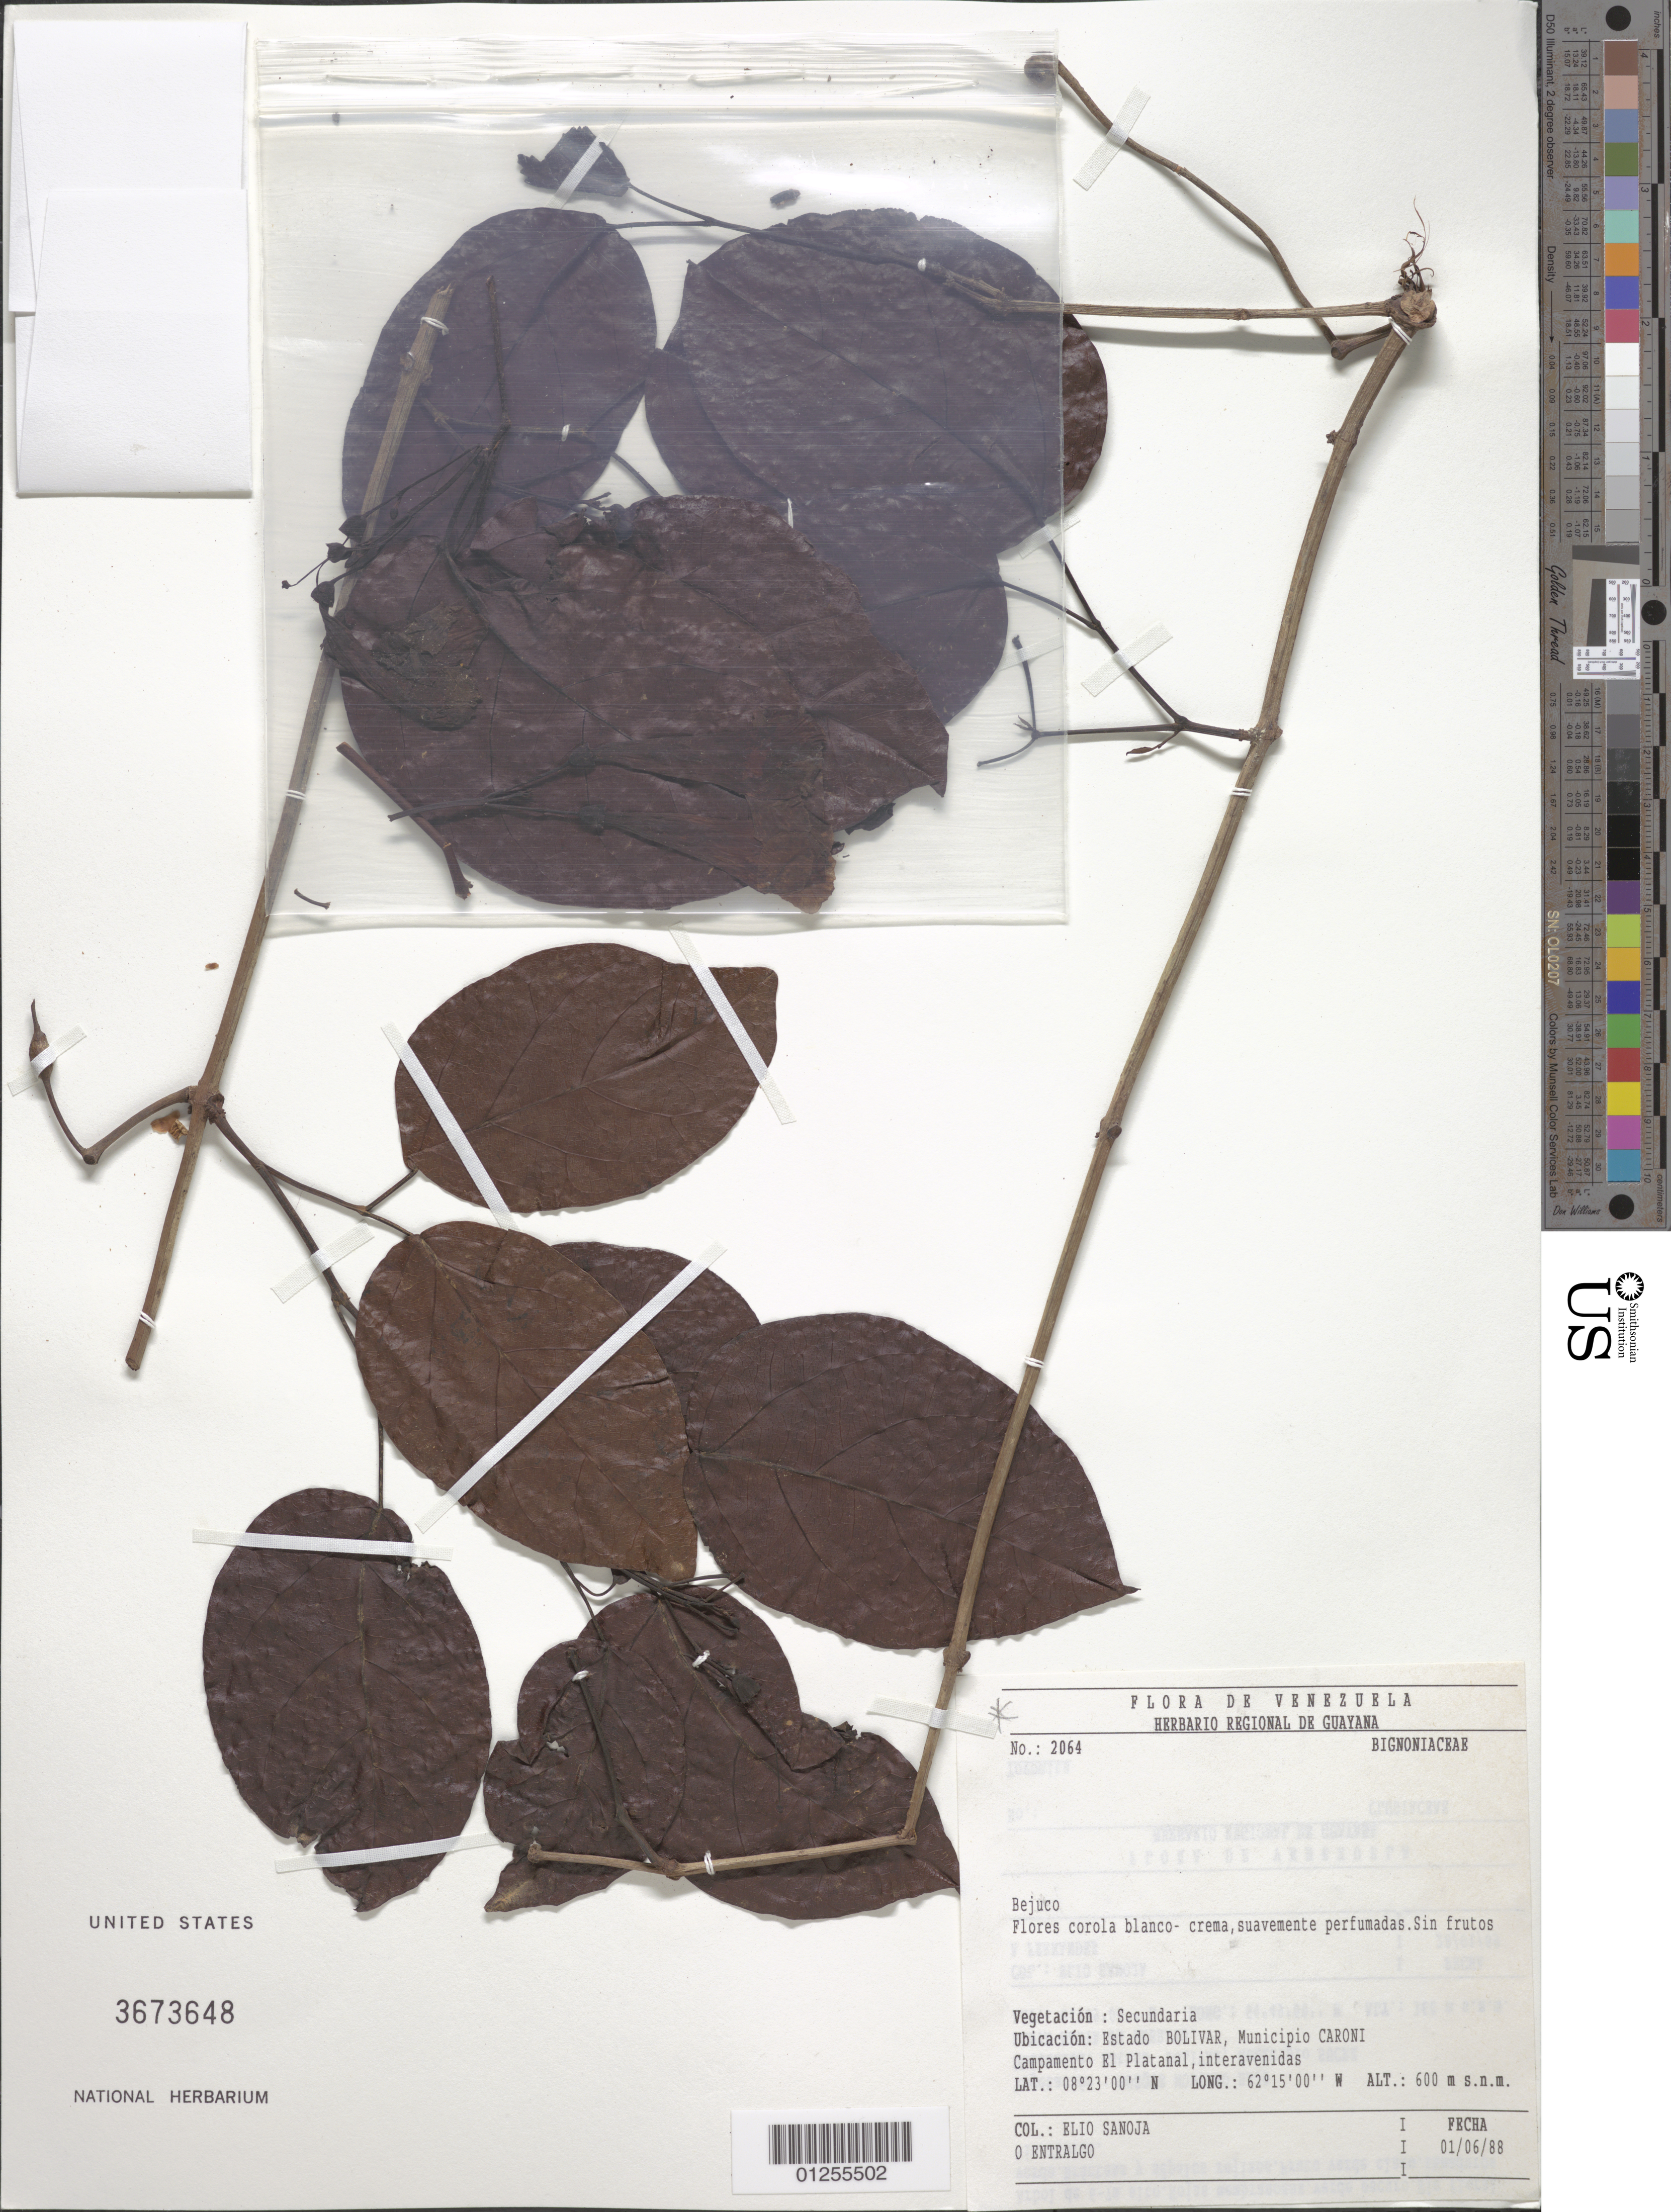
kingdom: Plantae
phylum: Tracheophyta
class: Magnoliopsida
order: Lamiales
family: Bignoniaceae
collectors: E. Sanoja & O. Entralgo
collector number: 2064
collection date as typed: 01/06/88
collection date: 1988-06-01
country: Venezuela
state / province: Bolívar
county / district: Caroní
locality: Campamento El Platanal, intervenidas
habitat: Vegetacion secundaria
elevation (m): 600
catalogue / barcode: US 3673648